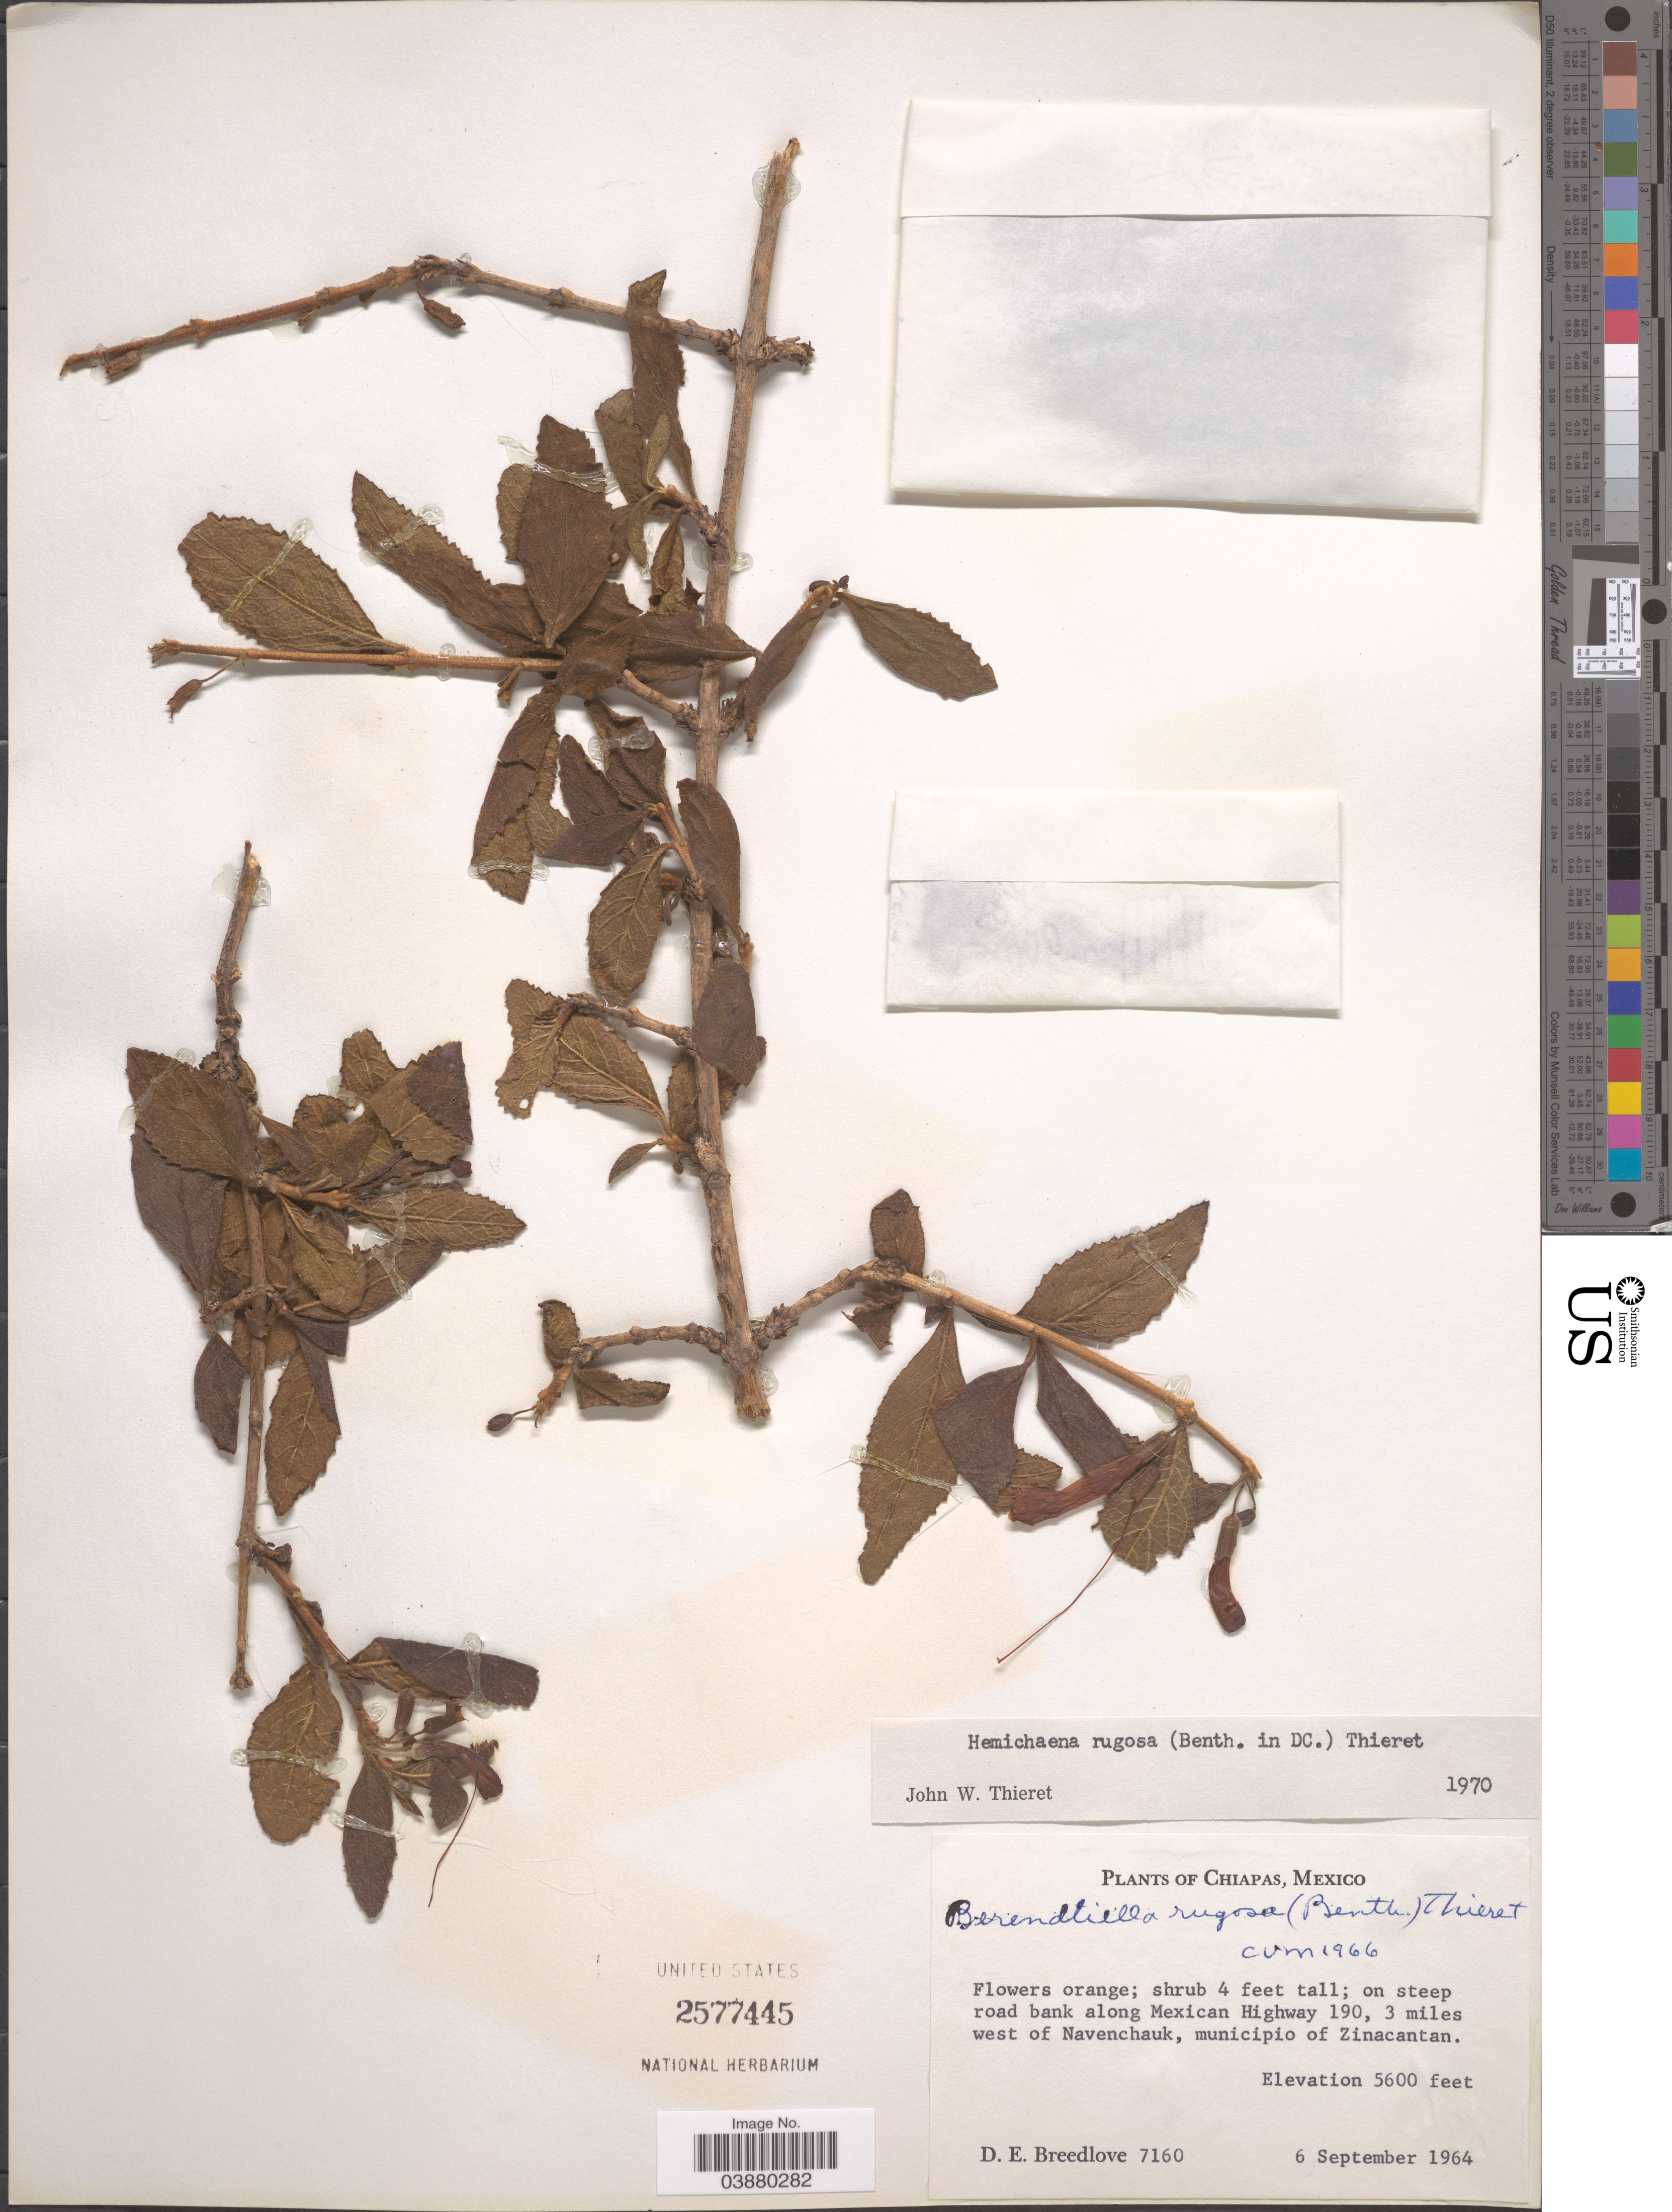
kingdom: Plantae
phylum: Tracheophyta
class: Magnoliopsida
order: Lamiales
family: Phrymaceae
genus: Hemichaena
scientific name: Hemichaena rugosa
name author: (Benth.) Thieret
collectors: D. E. Breedlove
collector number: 7160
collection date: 1964-09-06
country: Mexico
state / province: Chiapas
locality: Along Mexican Highway 190, 3 miles west of Navenchauk, municipio of Zinacantan.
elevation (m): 1707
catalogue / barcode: US 2577445